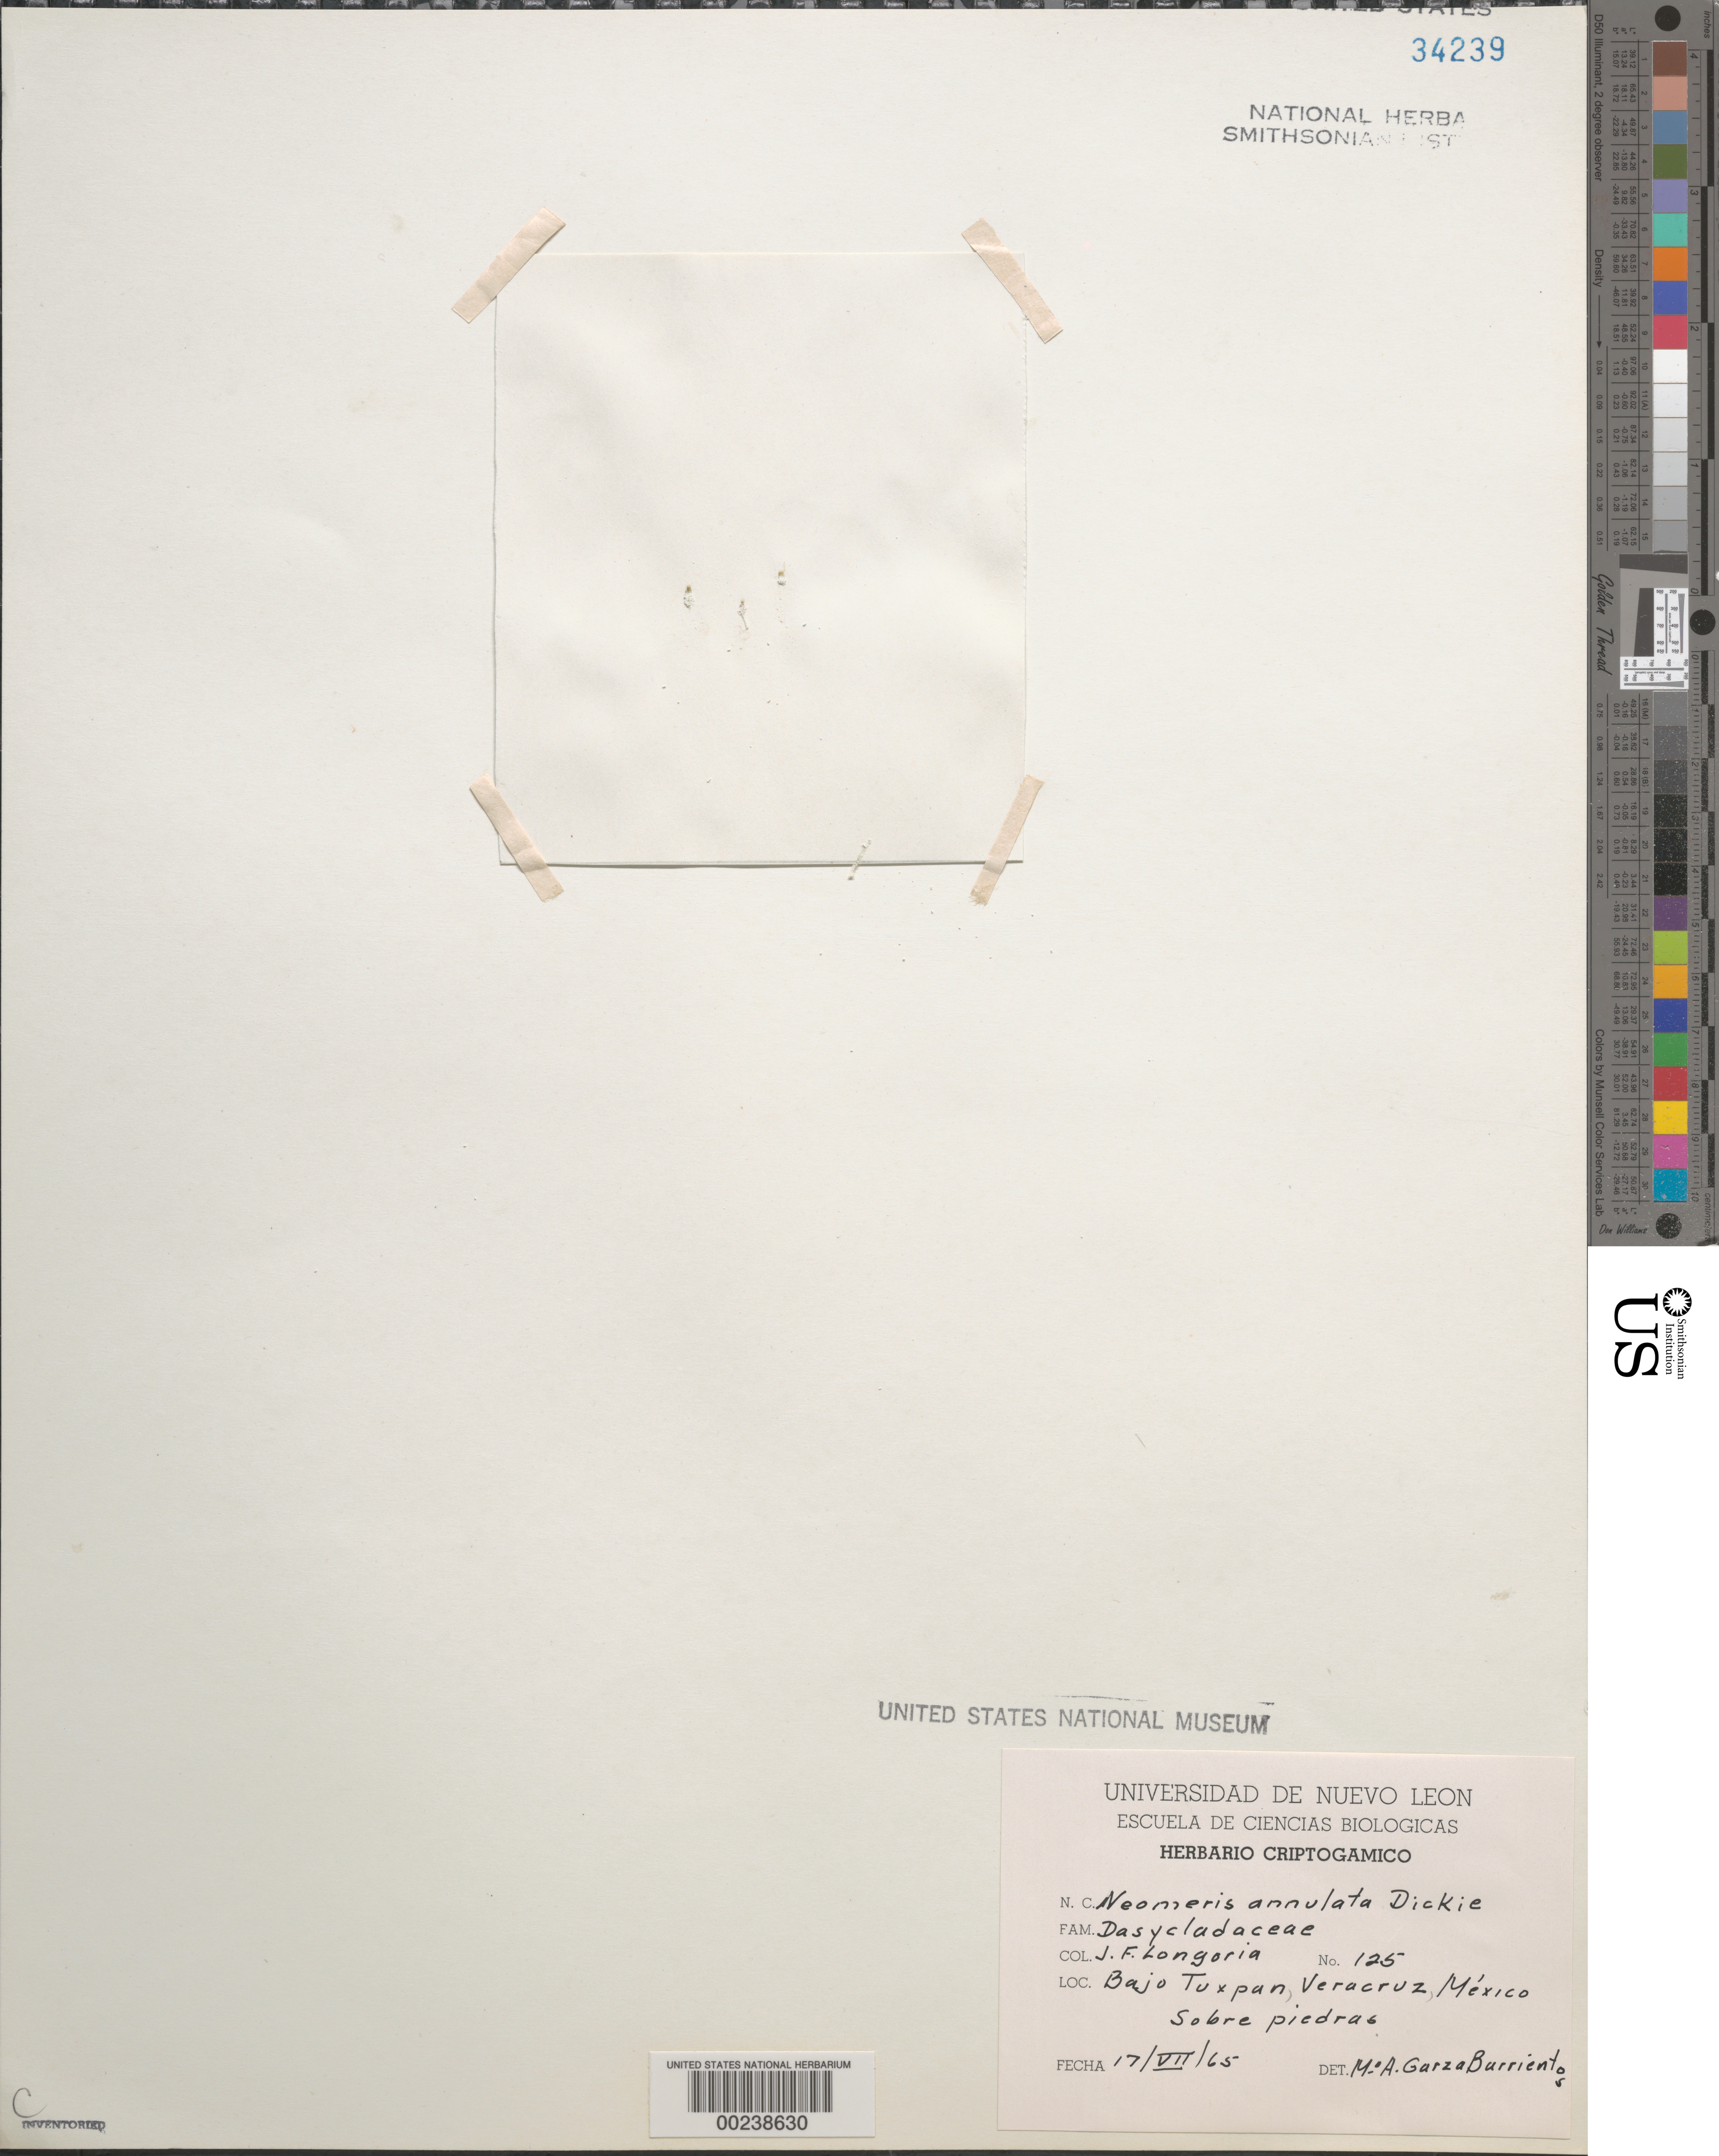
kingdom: Plantae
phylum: Chlorophyta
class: Ulvophyceae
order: Dasycladales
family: Dasycladaceae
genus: Neomeris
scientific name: Neomeris annulata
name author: Dickie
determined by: Garza Barrientos, M. A.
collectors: J. Longoria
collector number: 125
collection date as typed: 17 Jul 1965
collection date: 1965-07-17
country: Mexico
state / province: Veracruz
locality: Bajo Tuxpan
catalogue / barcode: US 34239